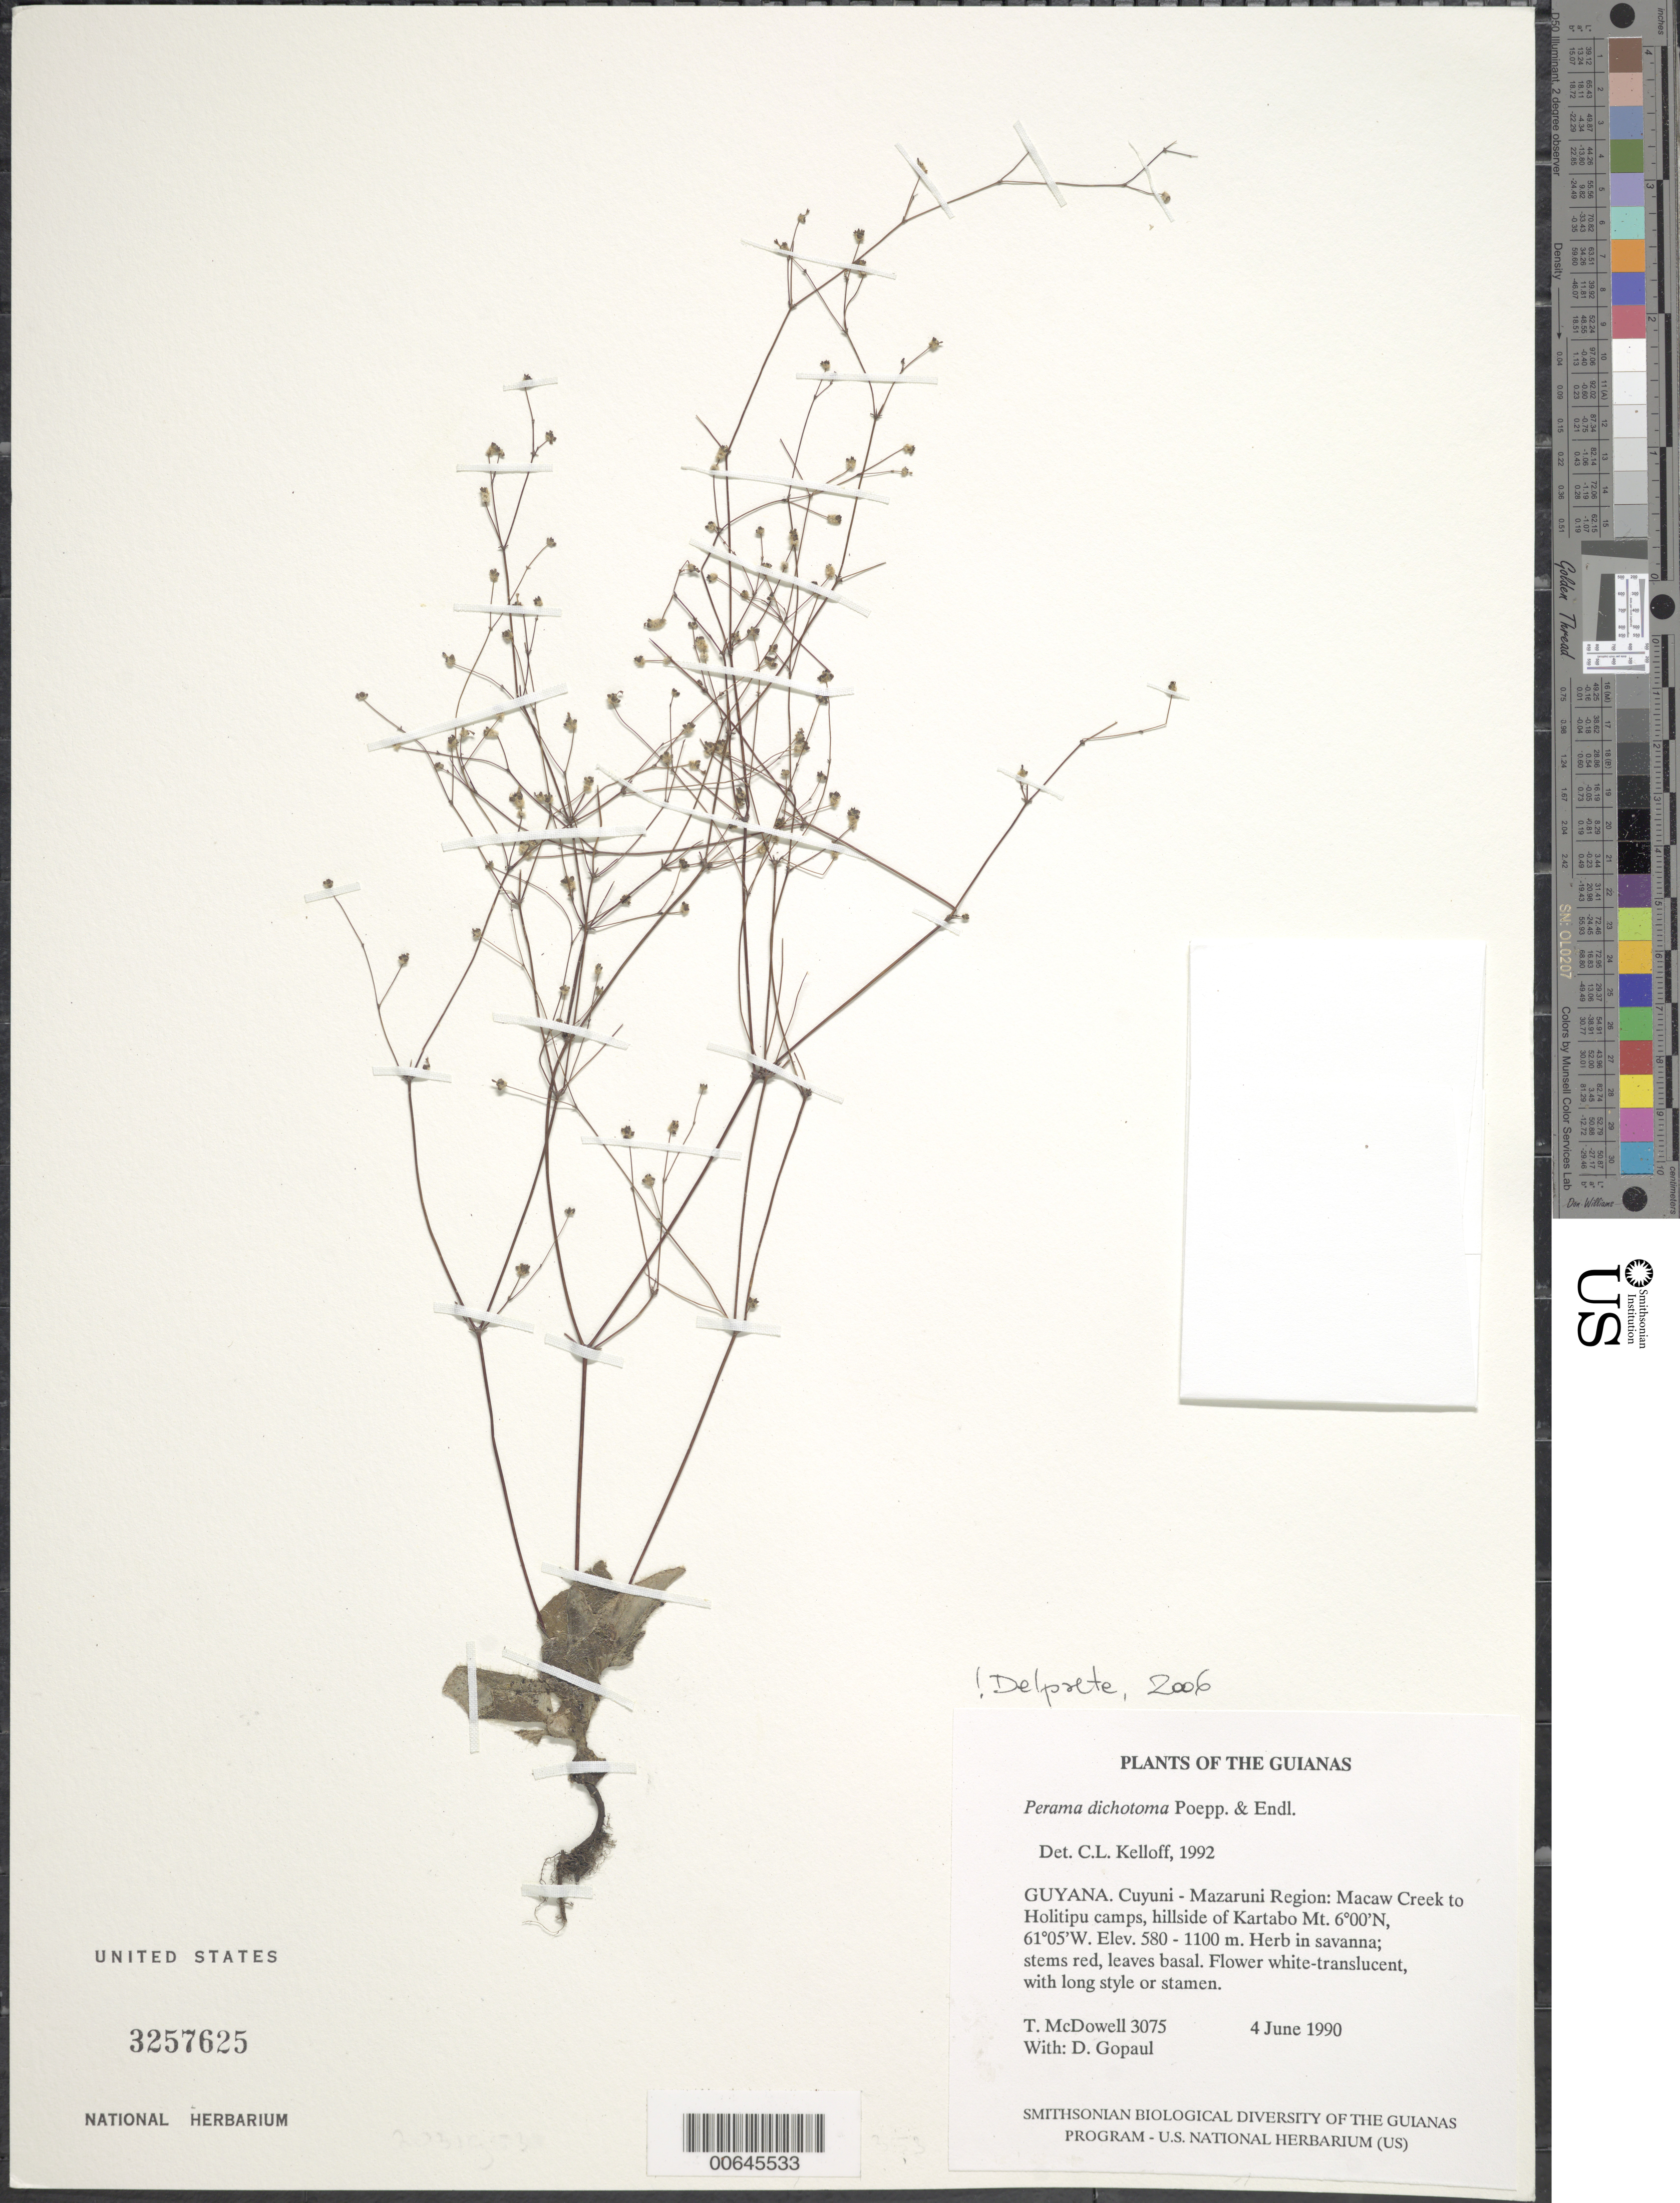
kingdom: Plantae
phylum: Tracheophyta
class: Magnoliopsida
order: Gentianales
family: Rubiaceae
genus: Perama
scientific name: Perama dichotoma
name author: Poepp.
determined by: Delprete, P. G., Herb. de Guyane Cay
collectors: T. McDowell, D. Hughs & D. Gopaul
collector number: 3075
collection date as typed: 4 June 1990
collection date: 1990-06-04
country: Guyana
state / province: Cuyuni-Mazaruni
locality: Macaw Creek to Holitipu camps, hillside of Karabo Mt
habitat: Savanna, bush along creeks, and bush on hillside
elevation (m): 580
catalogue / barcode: US 3257625